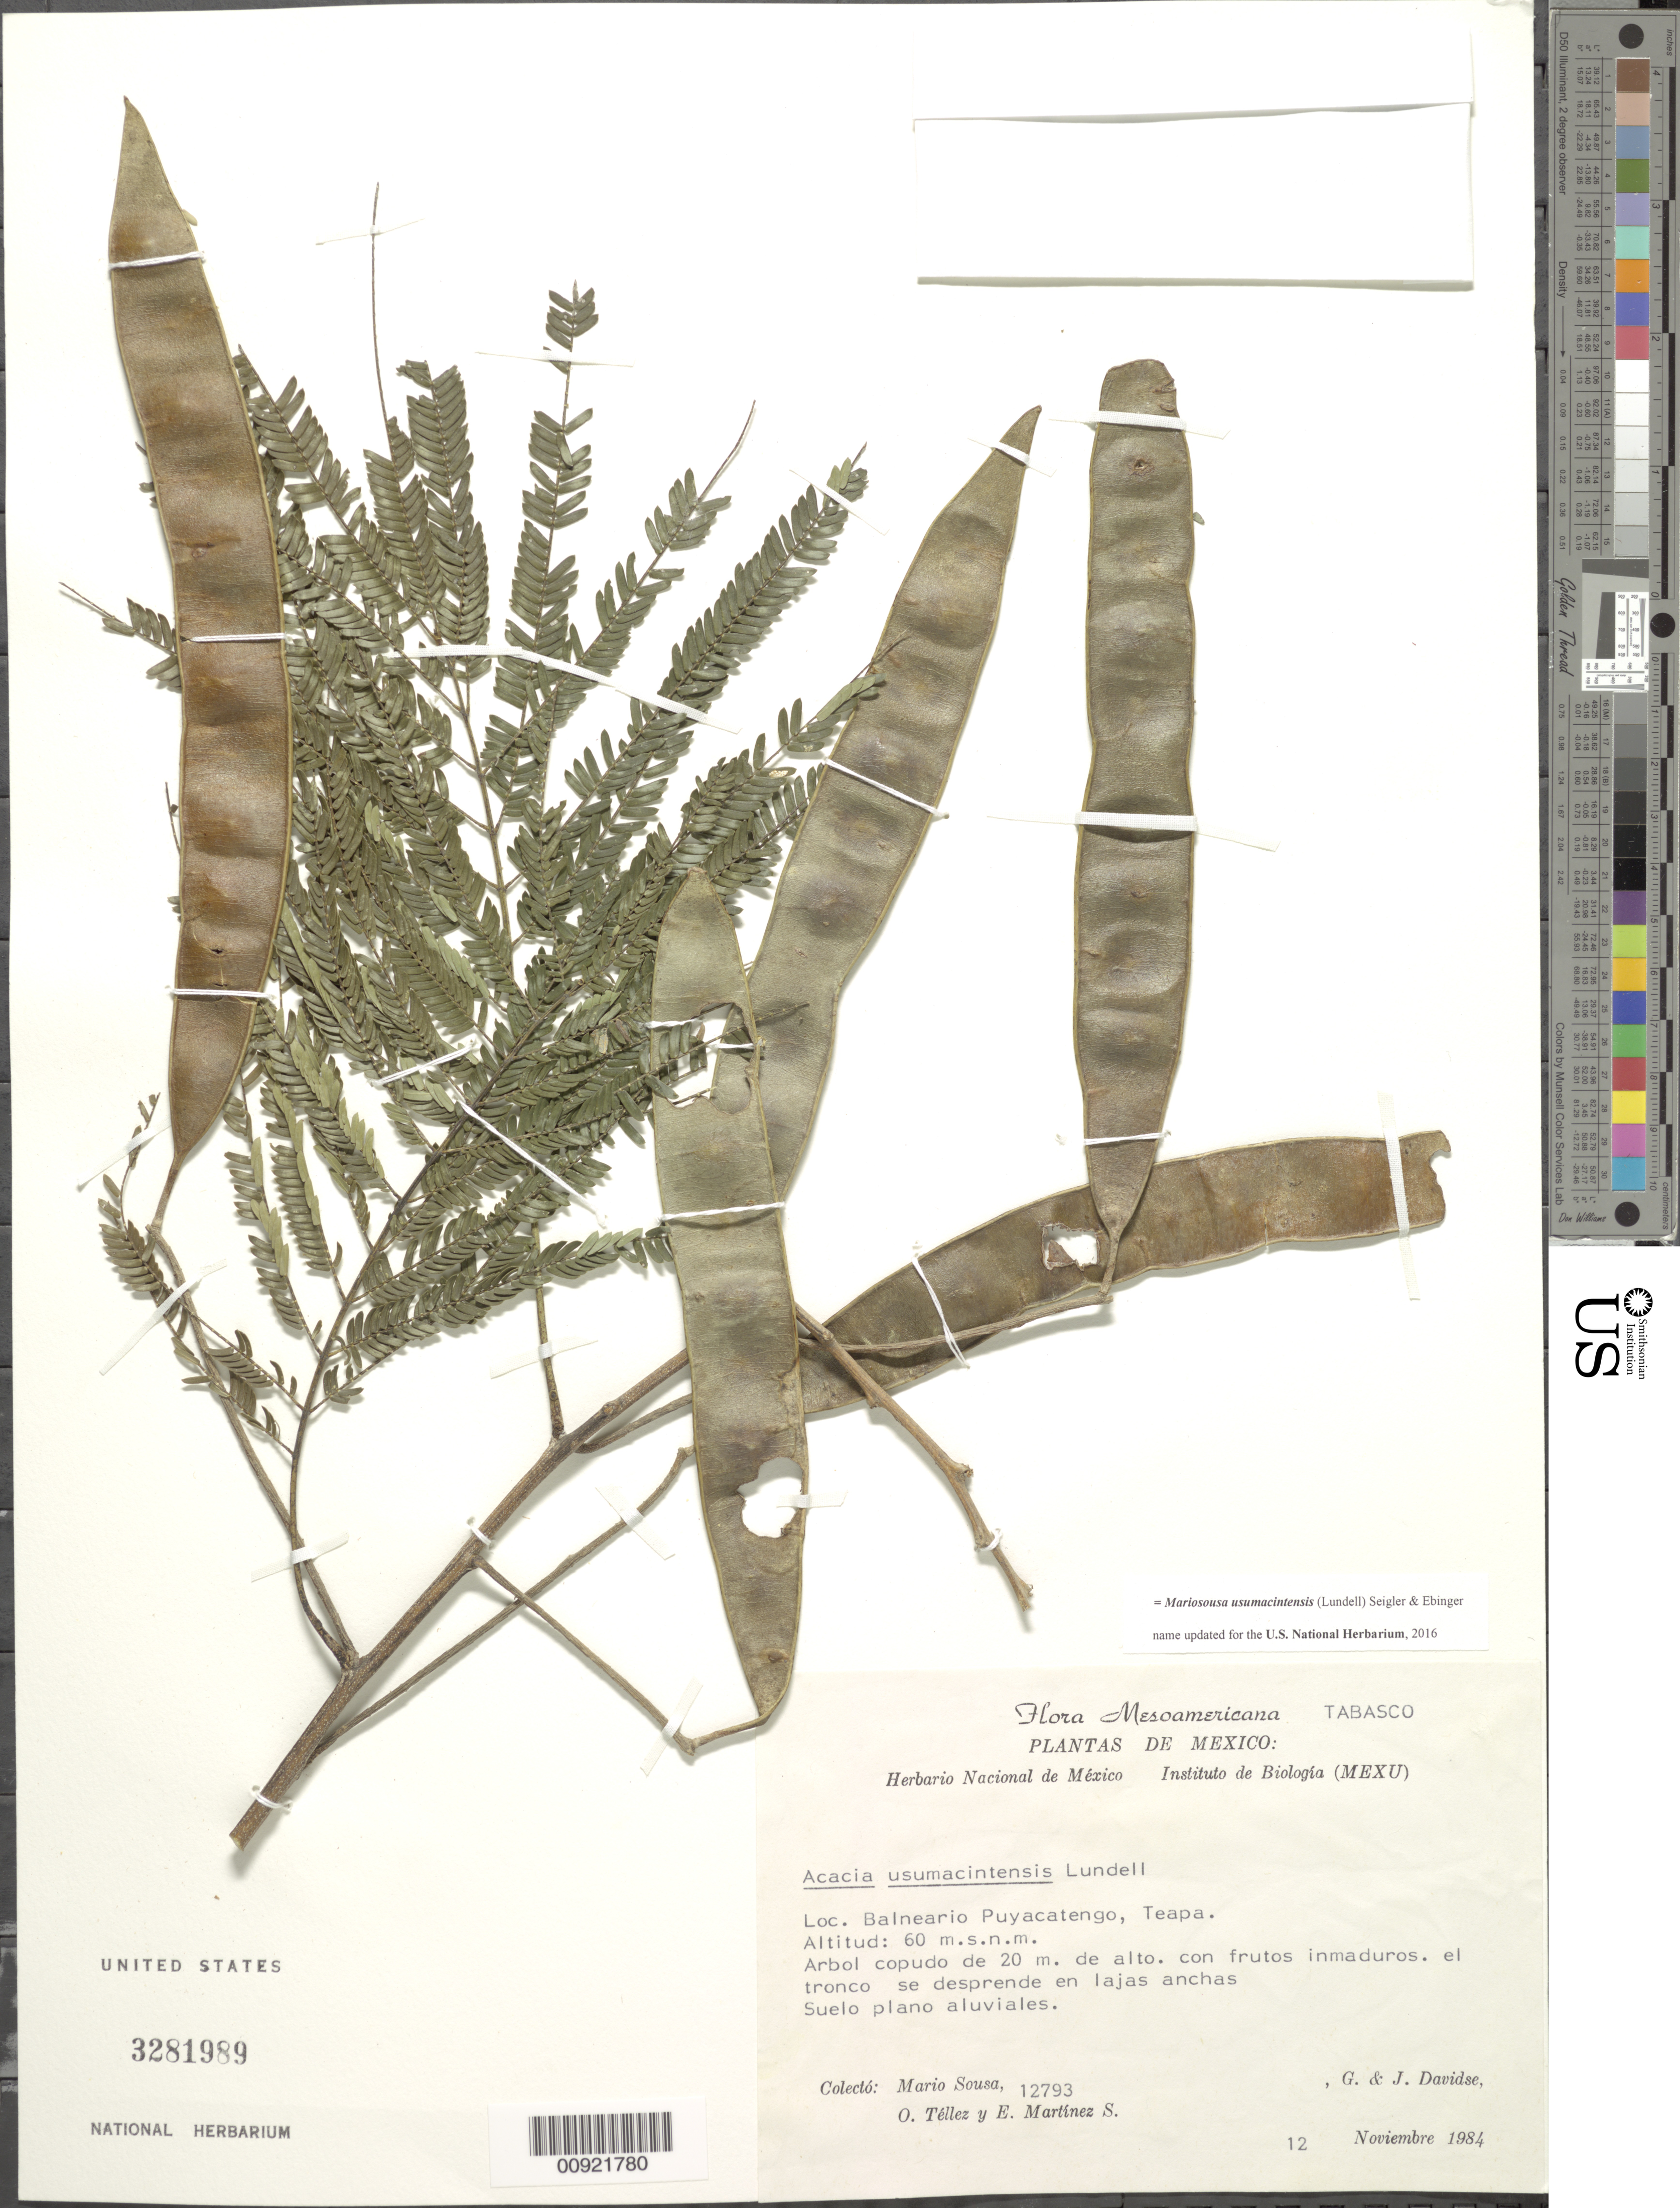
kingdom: Plantae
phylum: Tracheophyta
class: Magnoliopsida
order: Fabales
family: Fabaceae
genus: Mariosousa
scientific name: Mariosousa usumacintensis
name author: (Lundell) Seigler & Ebinger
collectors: M. Sousa S., G. Davidse, J. Davidse, O. Téllez V. & E. M. Martínez S.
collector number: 12793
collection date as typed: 12 Nov 1984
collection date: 1984-11-12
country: Mexico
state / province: Tabasco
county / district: Teapa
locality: Balneario Puyacatengo, Teapa, Tabasco.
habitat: Suelo plano aluviales.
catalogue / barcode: US 3281989